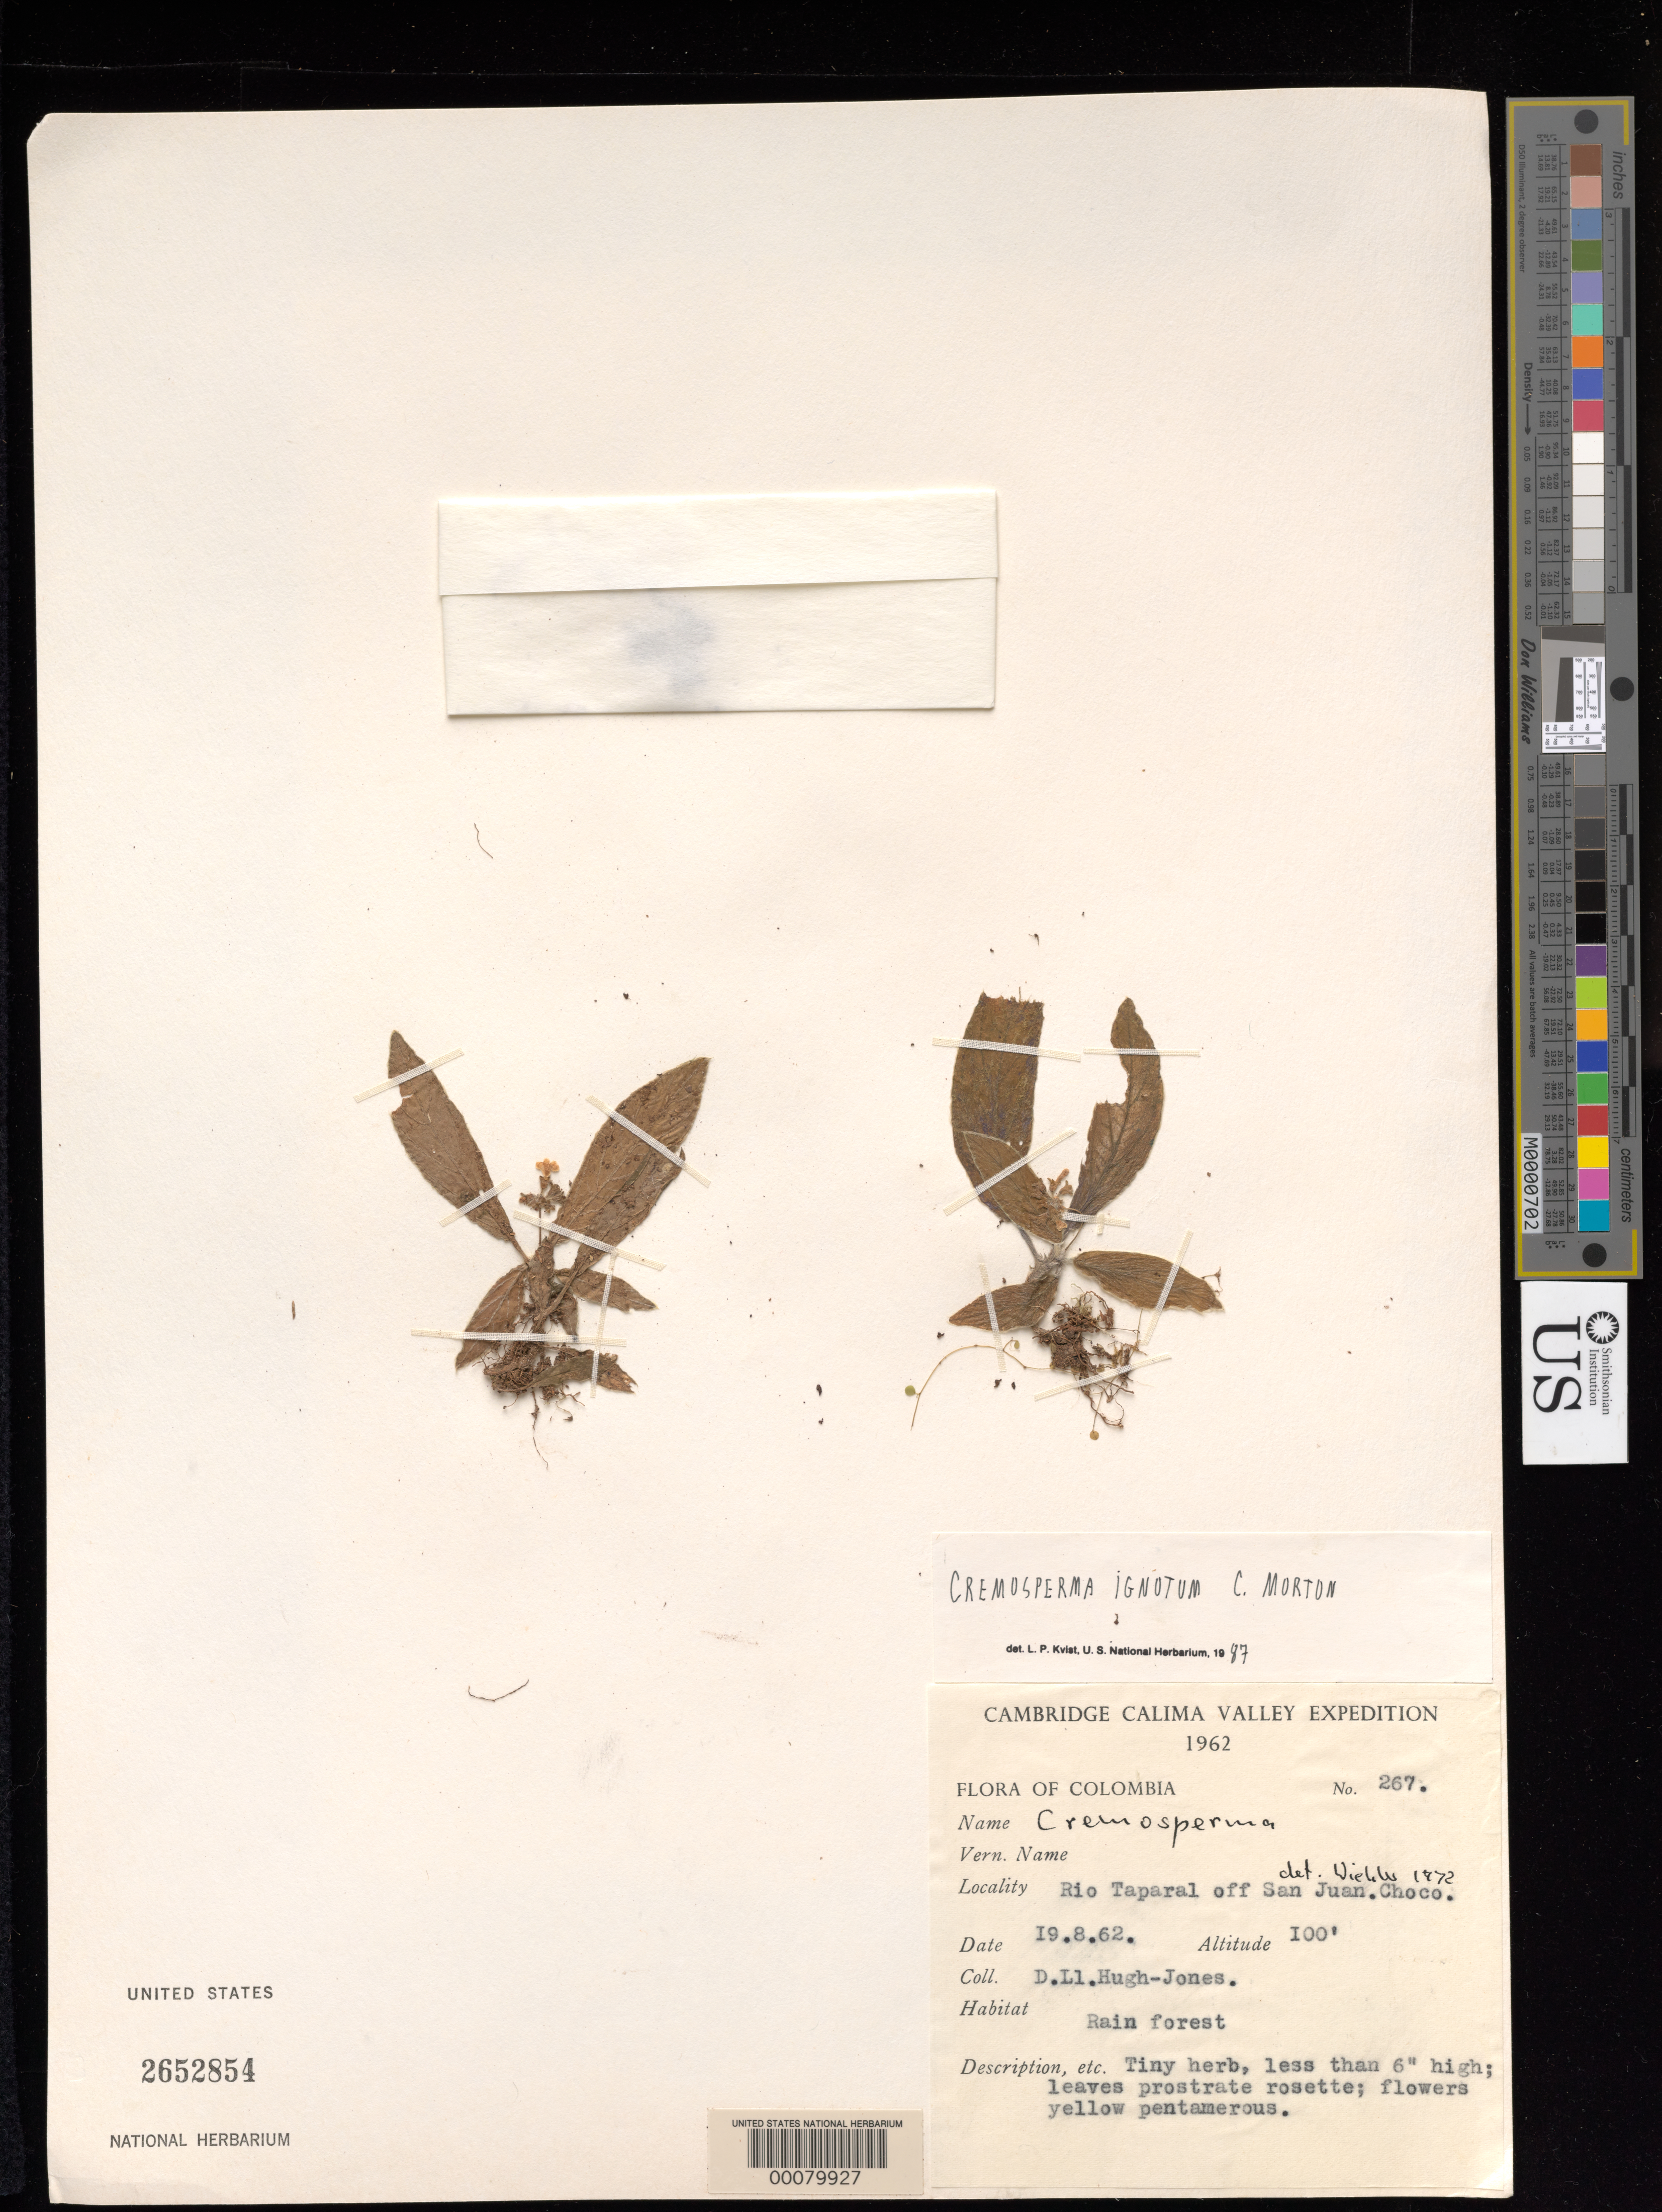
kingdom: Plantae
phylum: Tracheophyta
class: Magnoliopsida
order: Lamiales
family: Gesneriaceae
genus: Cremosperma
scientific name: Cremosperma ignotum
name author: C.V. Morton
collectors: D. Hugh-Jones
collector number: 267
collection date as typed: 19 Aug 1962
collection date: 1962-08-19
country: Colombia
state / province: Chocó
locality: Rio Taparal off San Juan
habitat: Rain forest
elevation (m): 30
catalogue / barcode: US 2652854